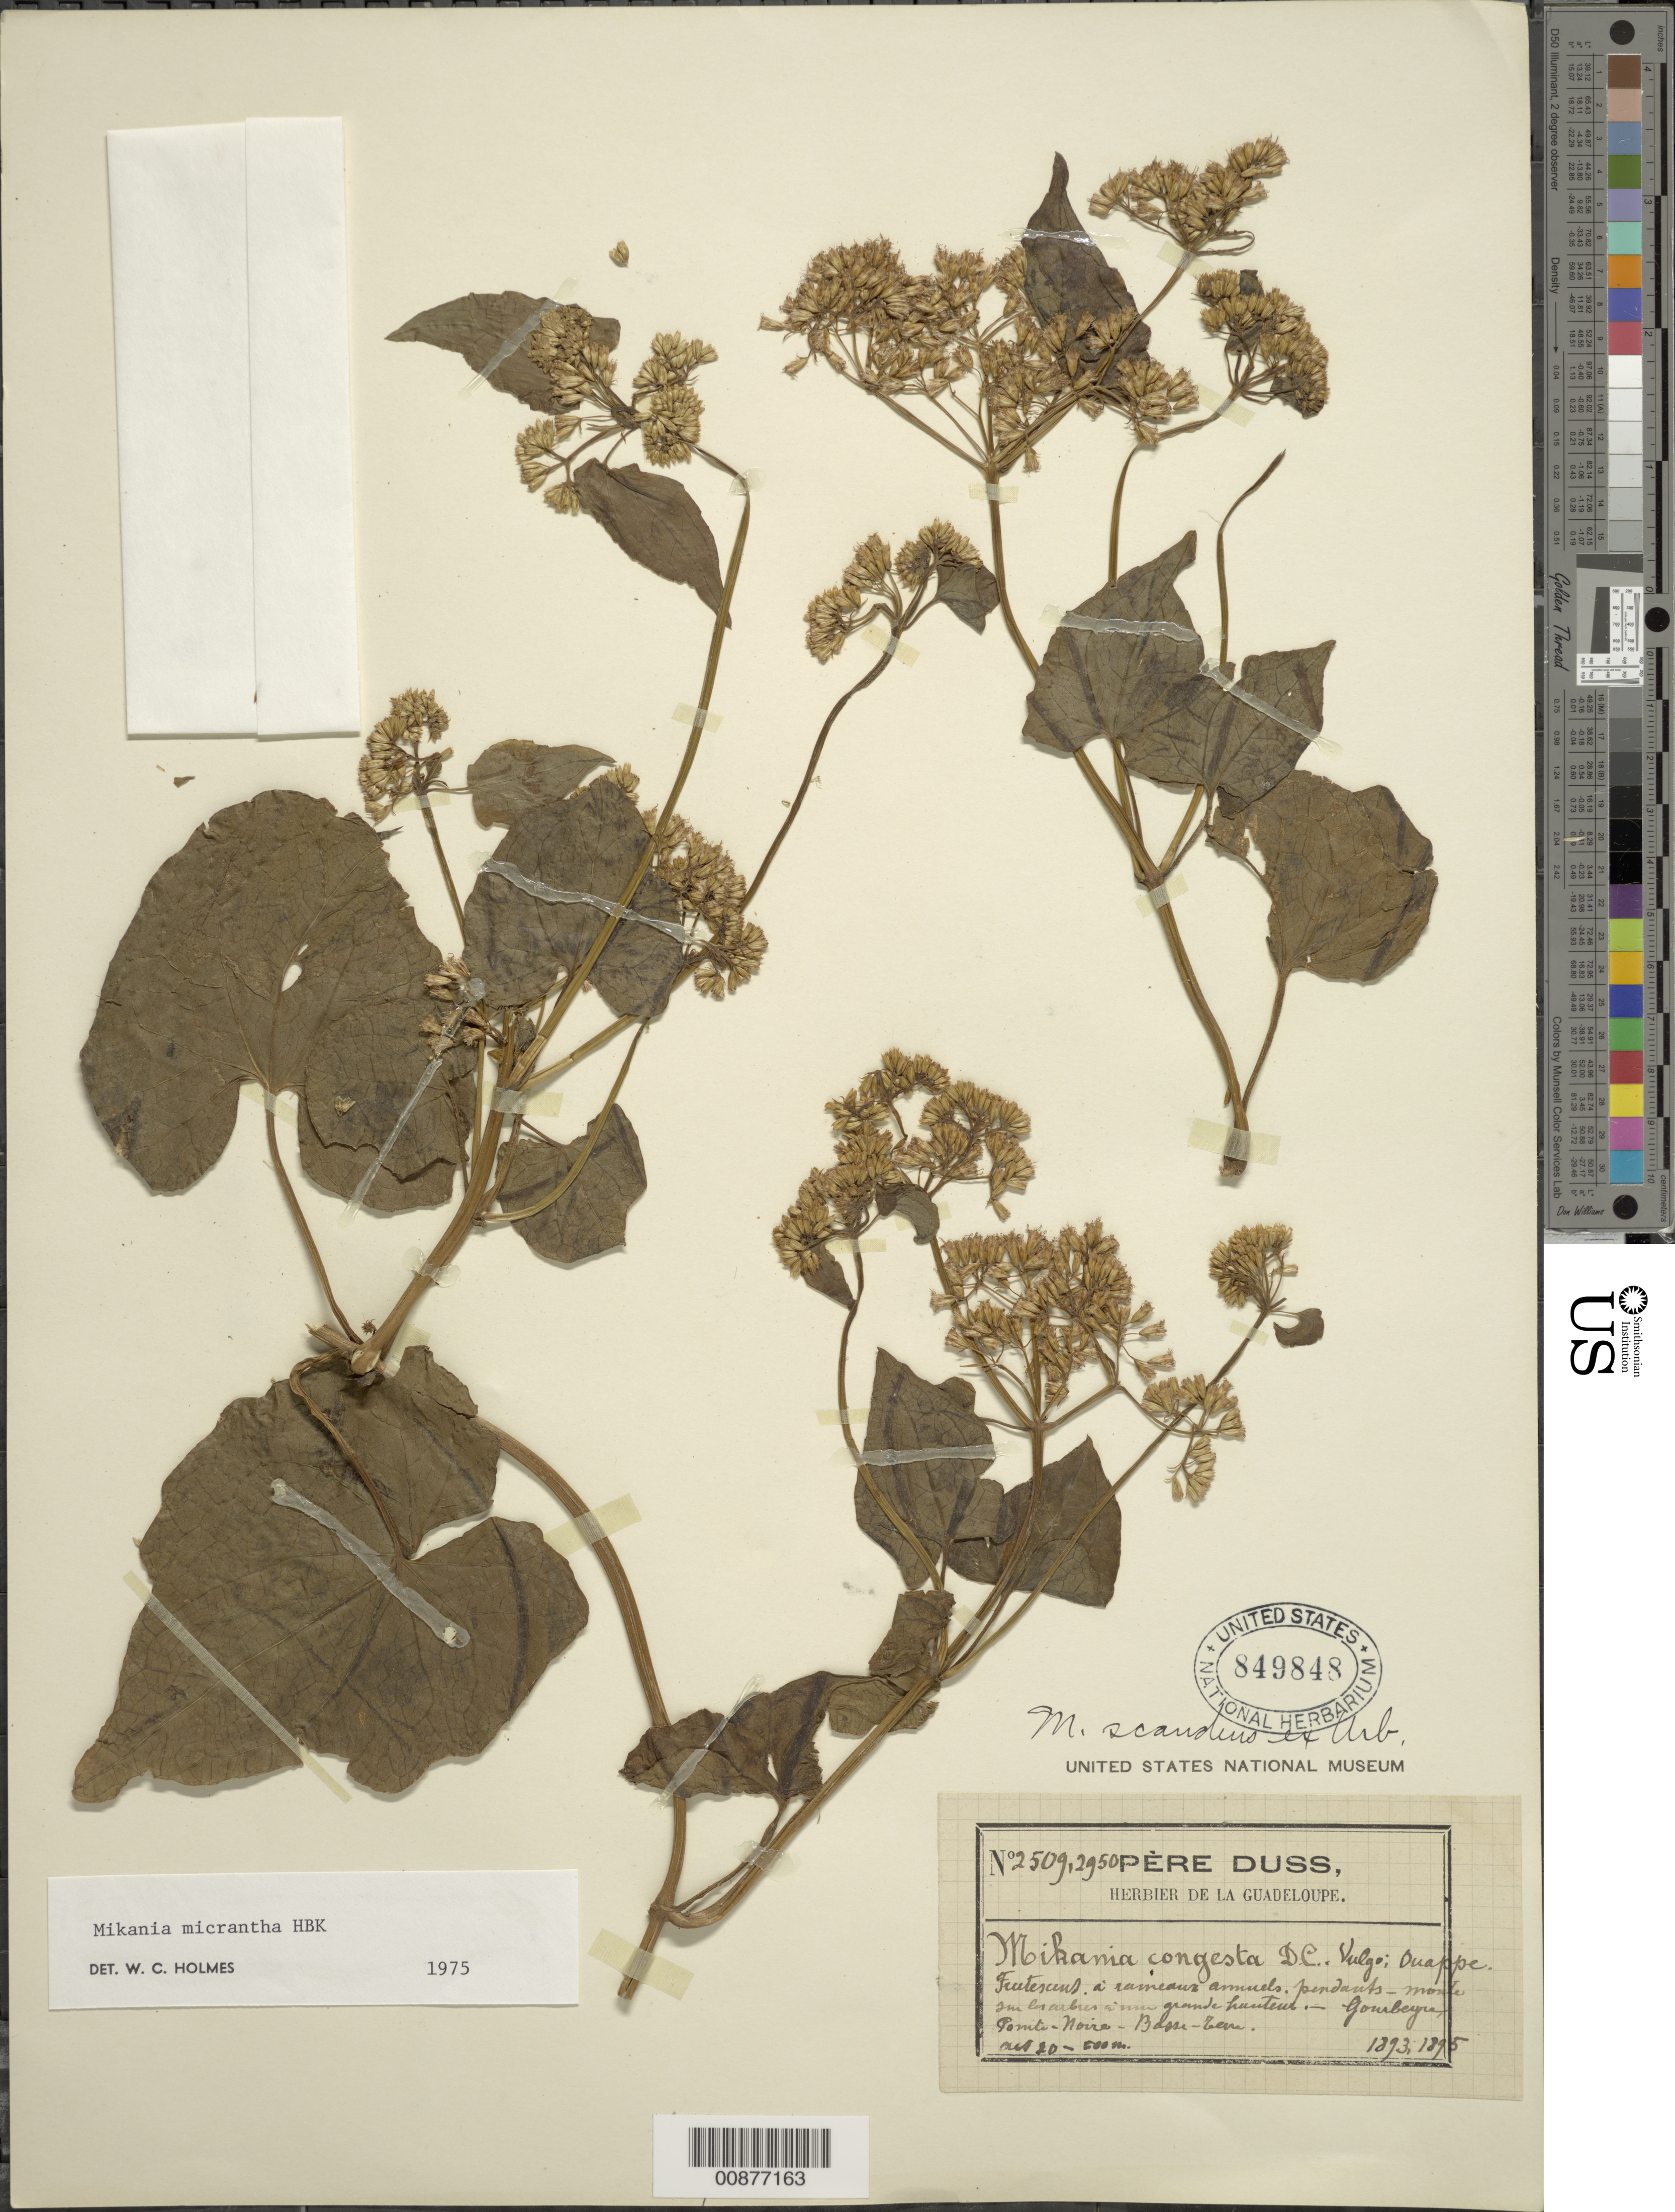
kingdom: Plantae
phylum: Tracheophyta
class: Magnoliopsida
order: Asterales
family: Asteraceae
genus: Mikania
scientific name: Mikania micrantha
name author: Kunth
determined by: Holmes, W. C.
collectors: Père Duss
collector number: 2509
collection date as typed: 1893 and -- --- 1895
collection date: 1893,1895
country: Guadeloupe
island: Basse Terre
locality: Gourbeyre, Pointe-Noire - Basse-Terre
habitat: Climbing high in trees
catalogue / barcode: US 849848